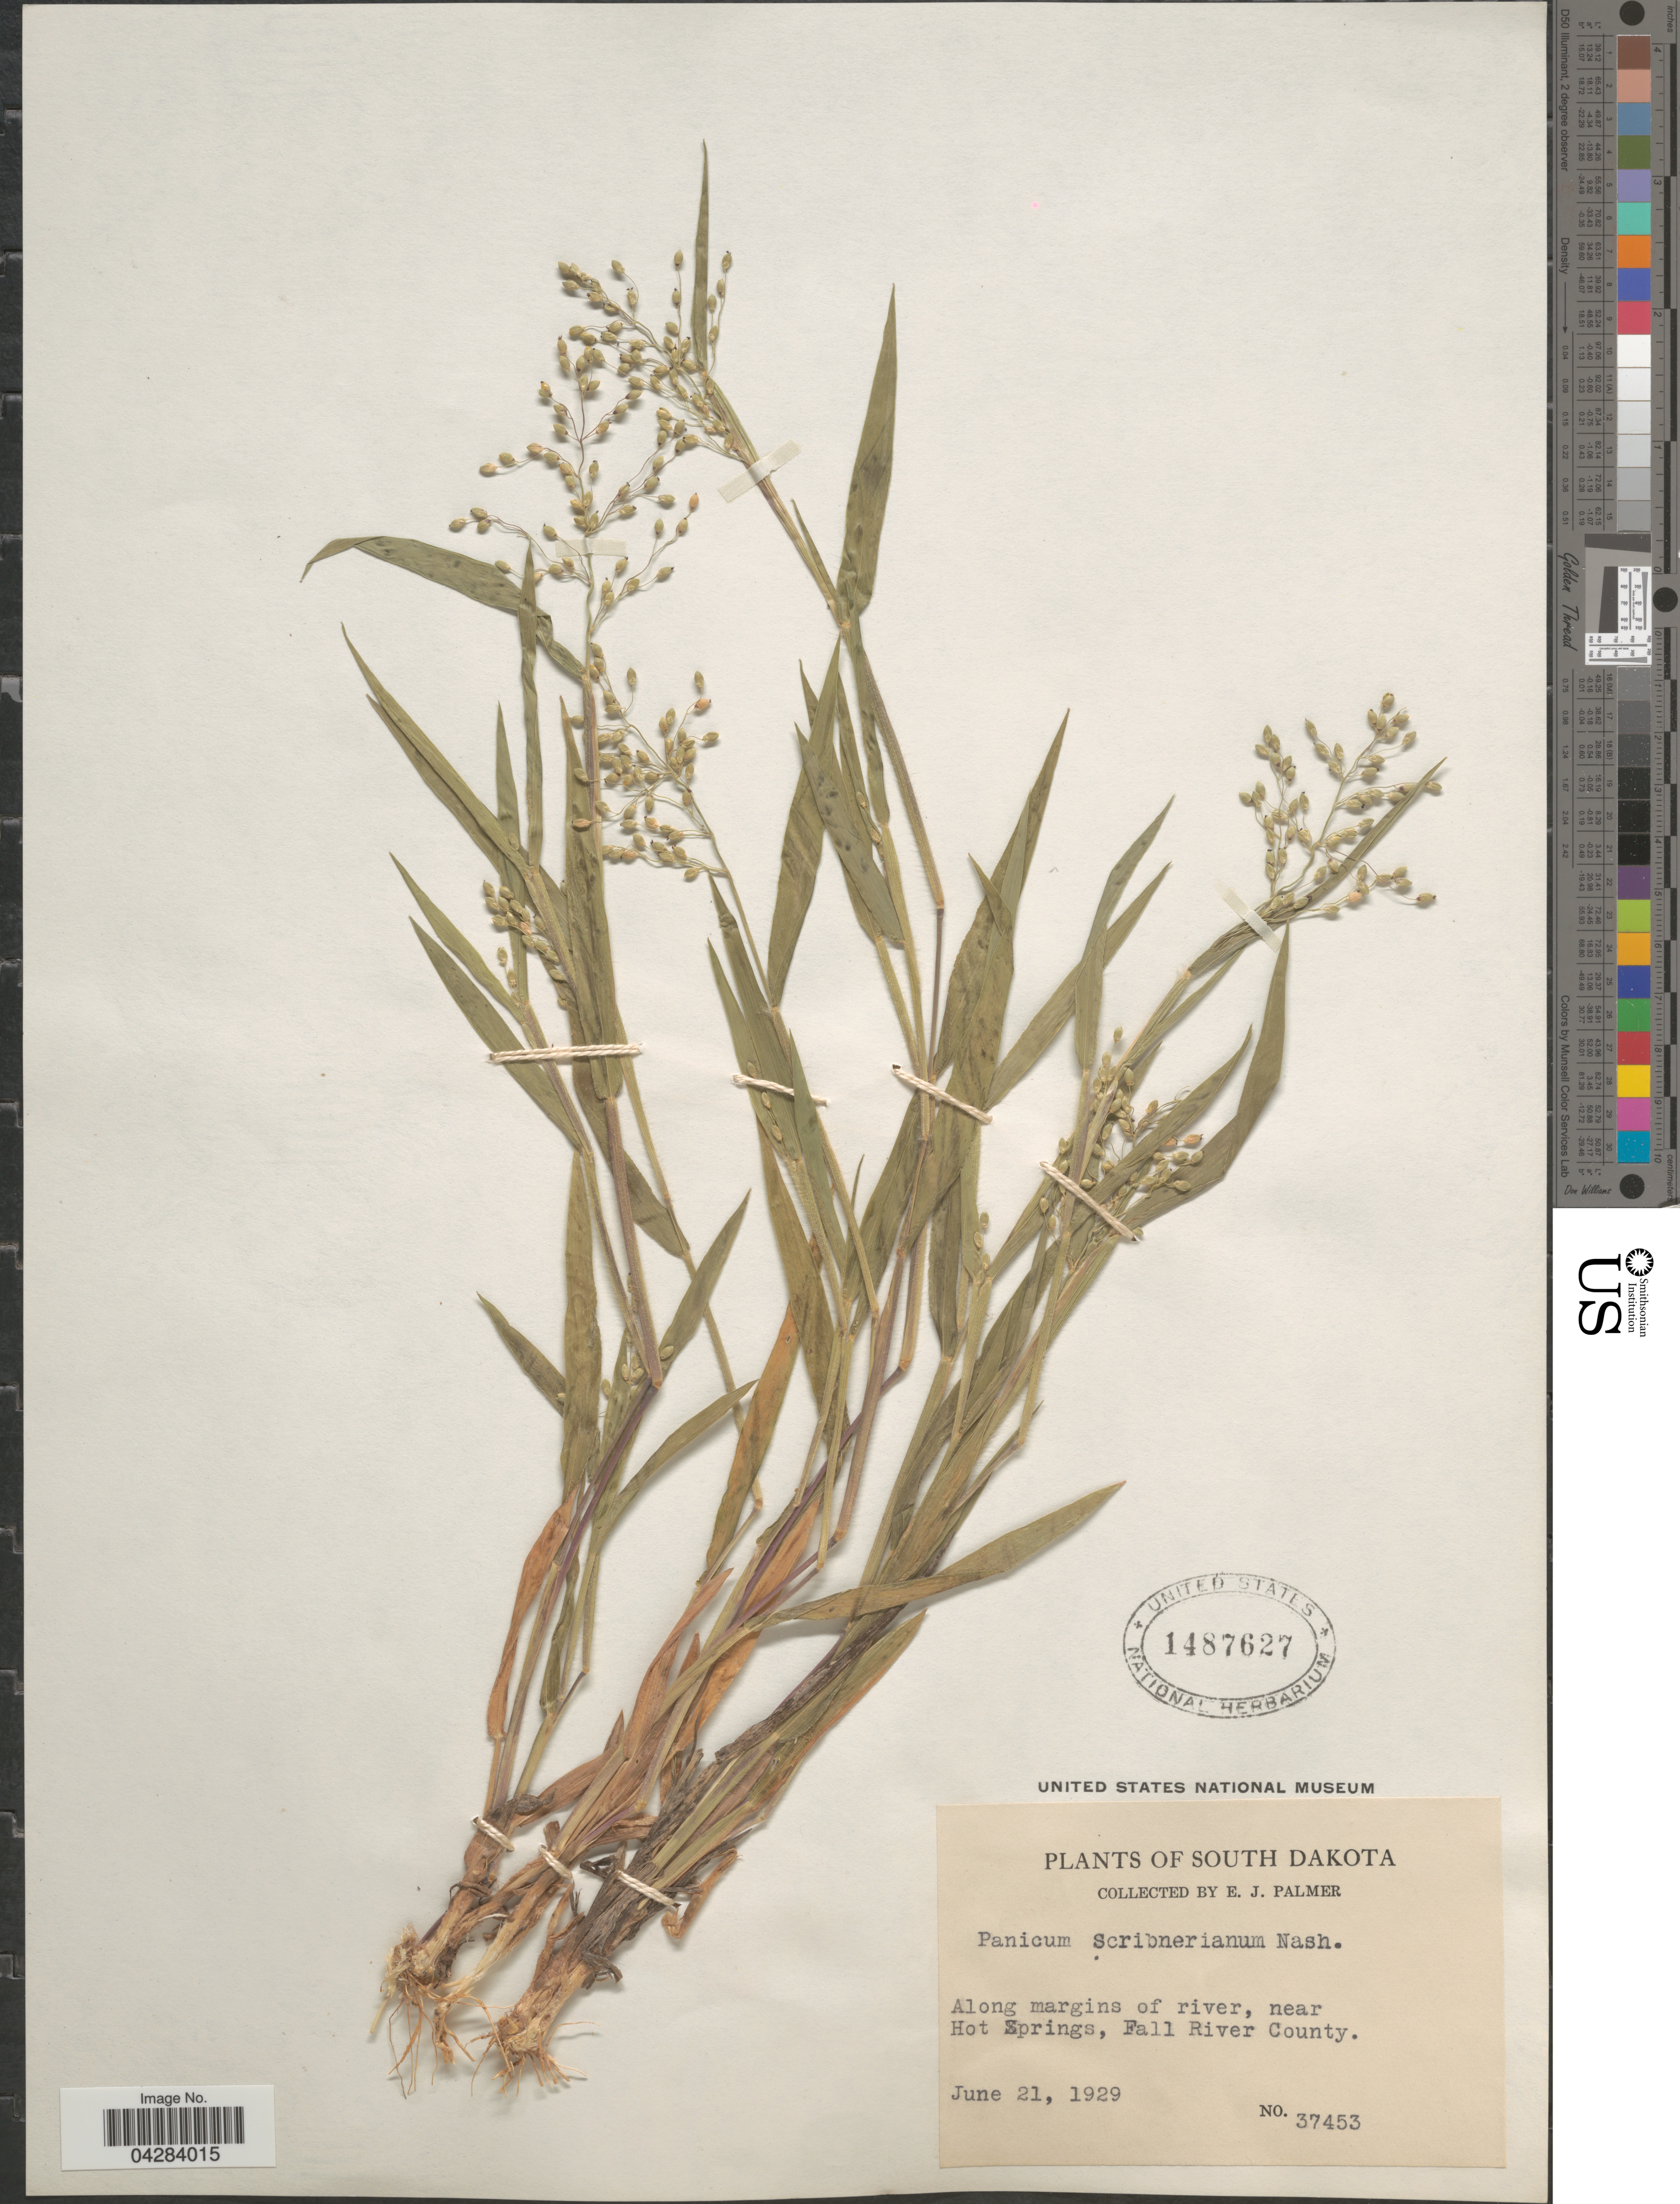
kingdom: Plantae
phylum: Tracheophyta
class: Liliopsida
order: Poales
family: Poaceae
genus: Dichanthelium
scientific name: Dichanthelium oligosanthes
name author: (Schult.) Gould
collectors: E. J. Palmer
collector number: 37453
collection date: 1929-06-21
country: United States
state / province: South Dakota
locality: Along margins of river, near Hot Springs, Fall River County.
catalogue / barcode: US 1487627